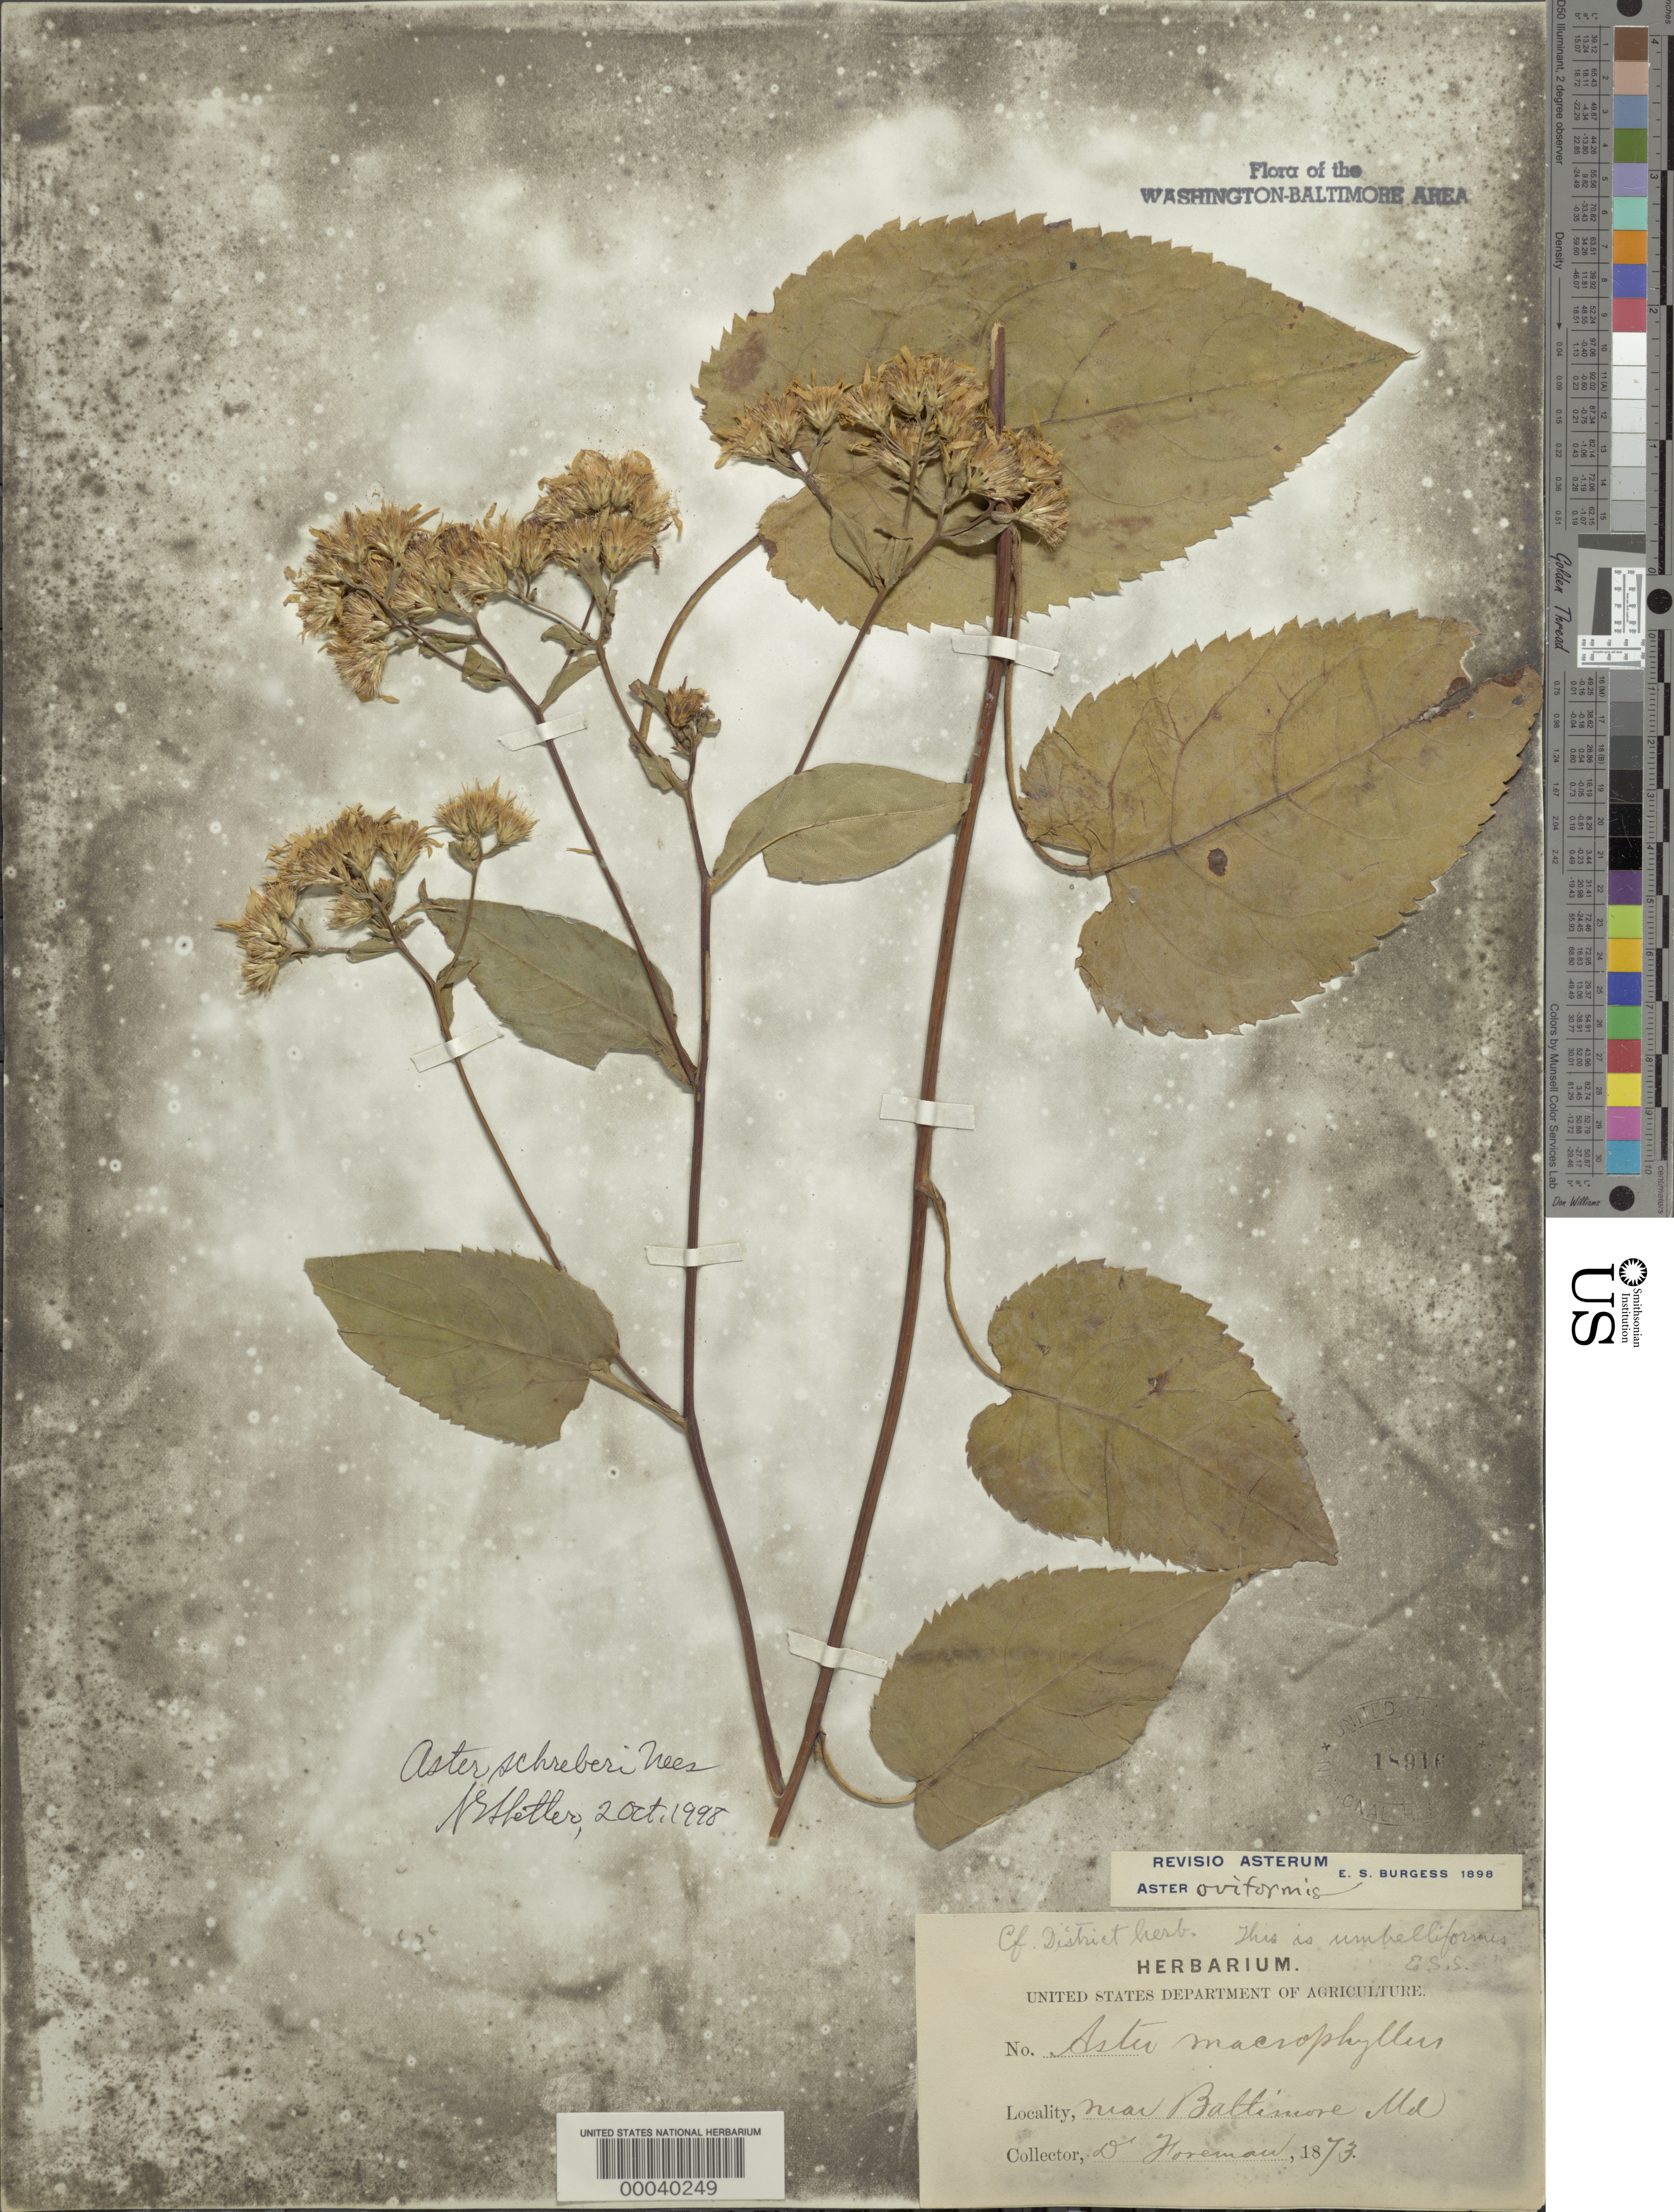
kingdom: Plantae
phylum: Tracheophyta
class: Magnoliopsida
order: Asterales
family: Asteraceae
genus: Eurybia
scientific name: Eurybia schreberi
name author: (Nees) Nees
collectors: D. Foreman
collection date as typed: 1873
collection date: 1873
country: United States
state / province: Maryland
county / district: City of Baltimore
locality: Baltimore vicinity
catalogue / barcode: US 18916